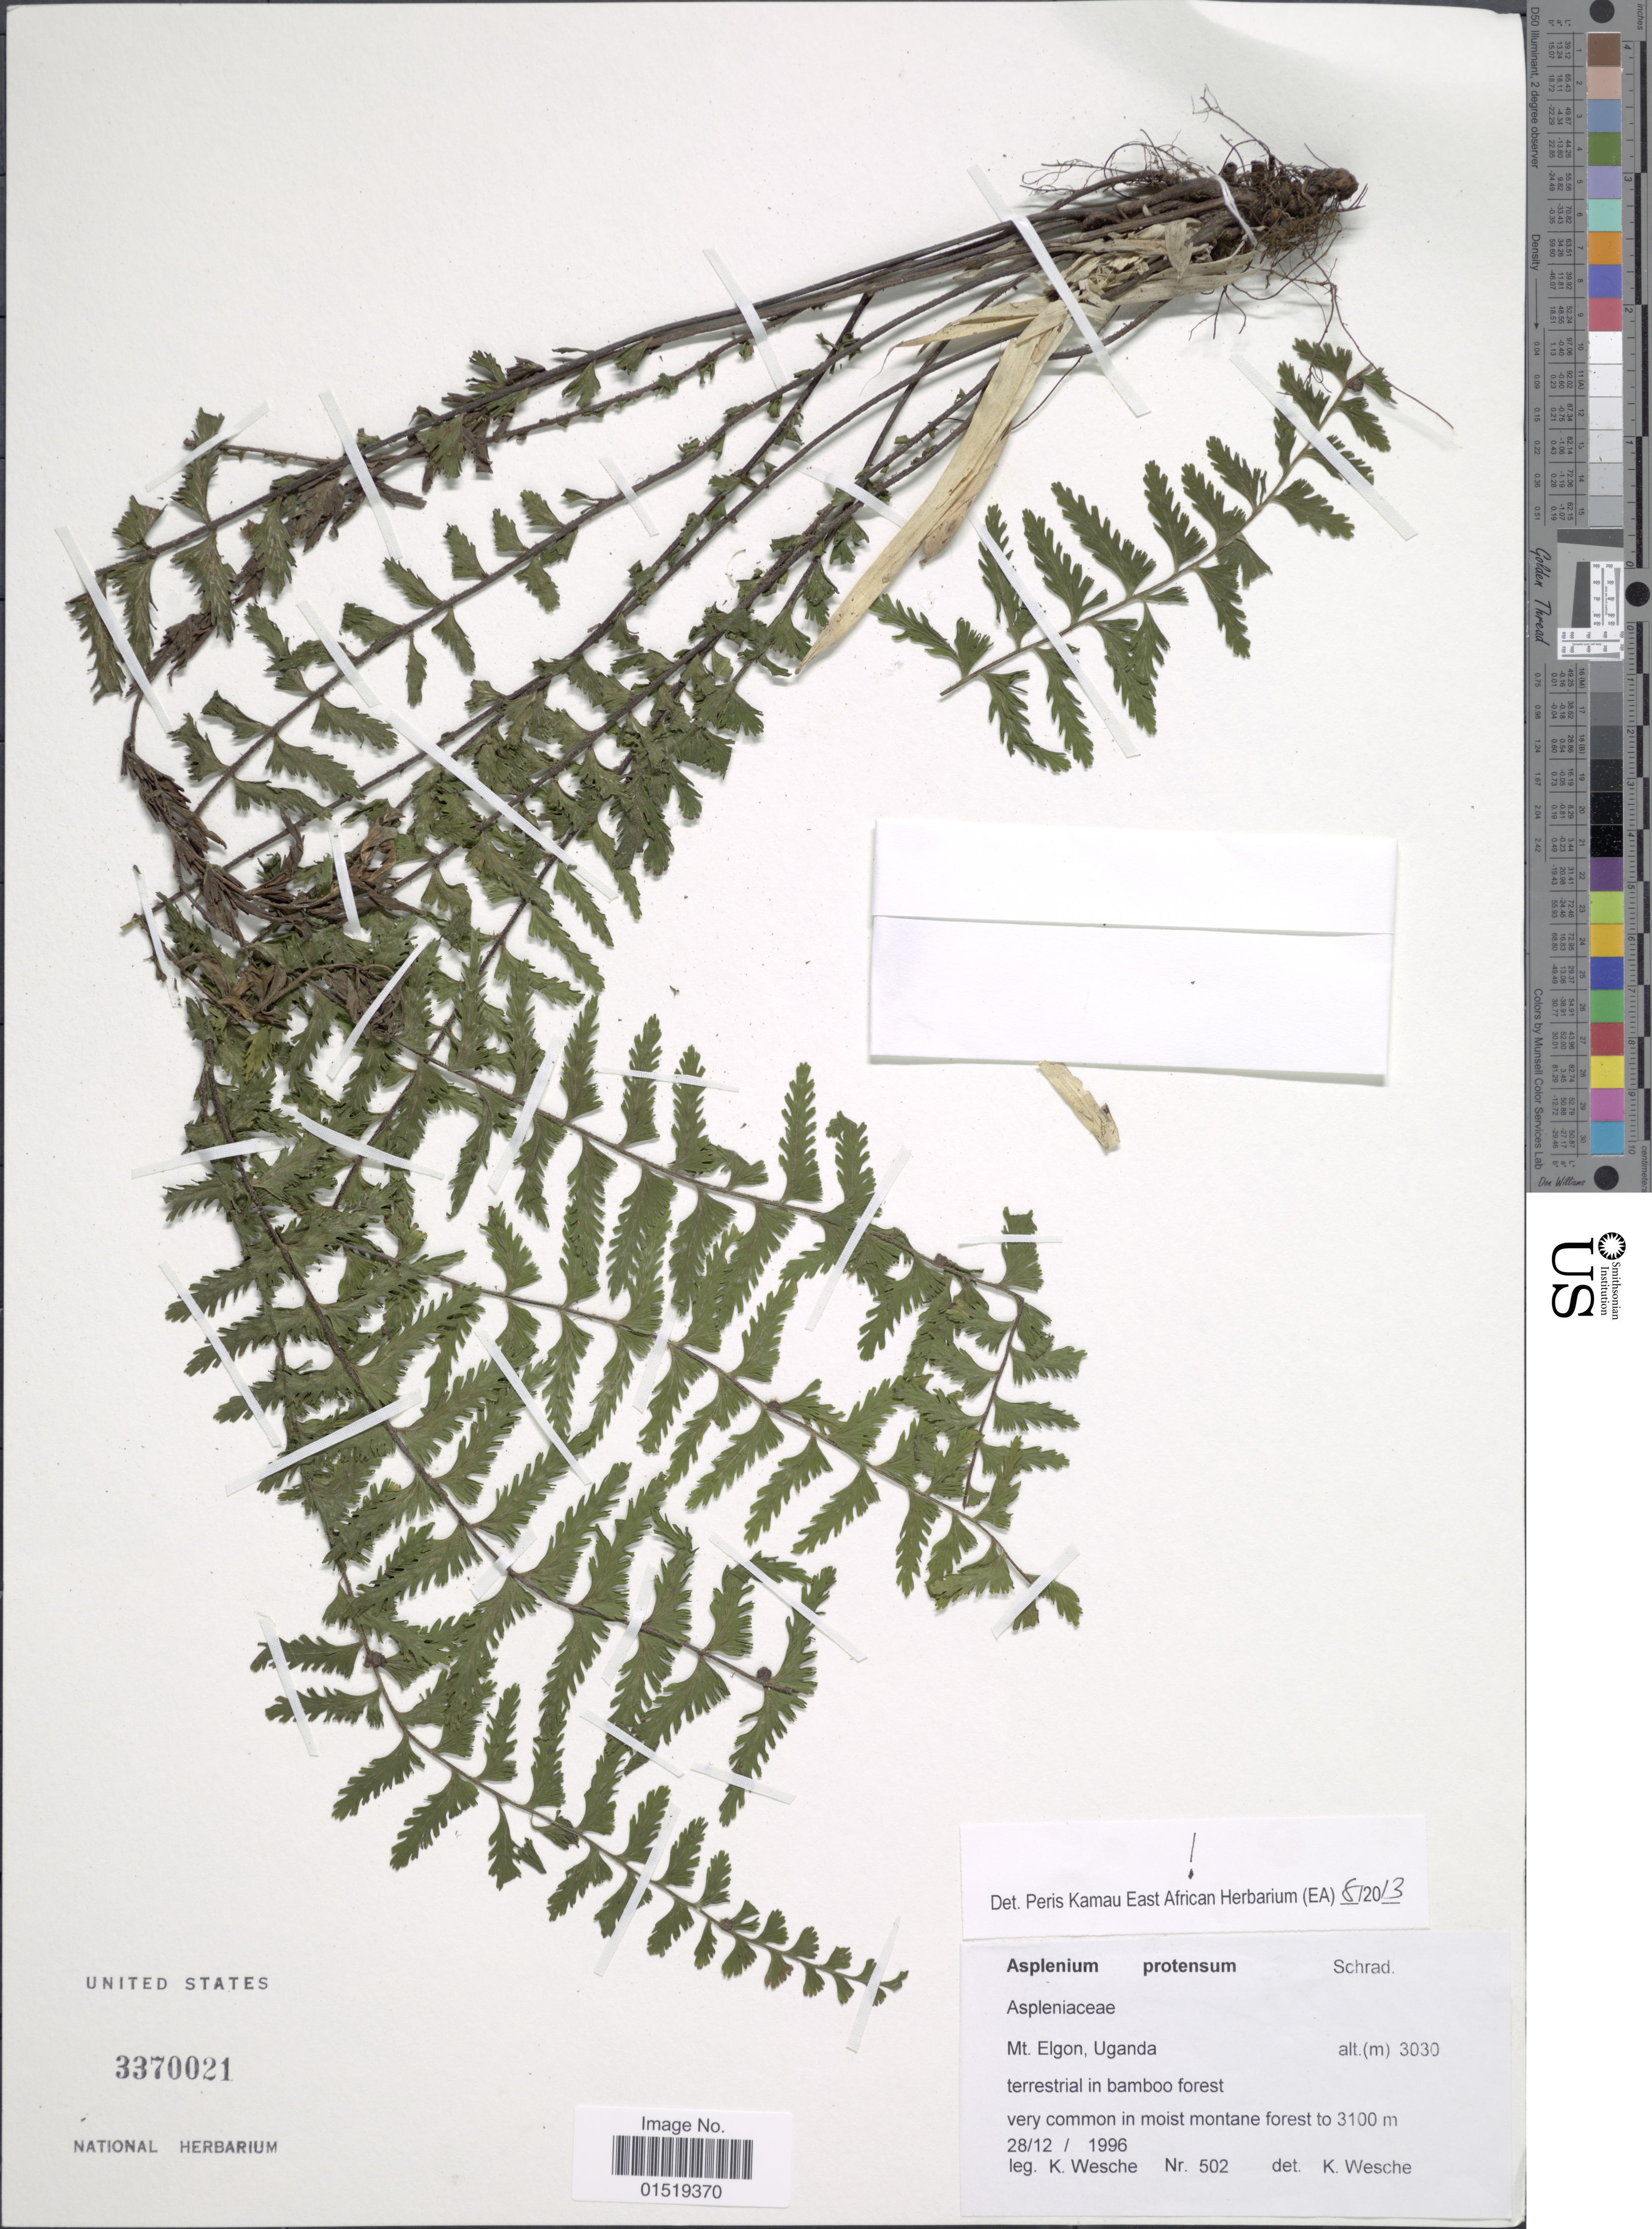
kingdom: Plantae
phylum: Tracheophyta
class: Polypodiopsida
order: Polypodiales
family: Aspleniaceae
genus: Asplenium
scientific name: Asplenium protensum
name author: Schrad.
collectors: K. Wesche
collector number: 502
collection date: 1996-12-28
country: Uganda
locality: Mt. Elgon.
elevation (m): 3030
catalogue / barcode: US 3370021